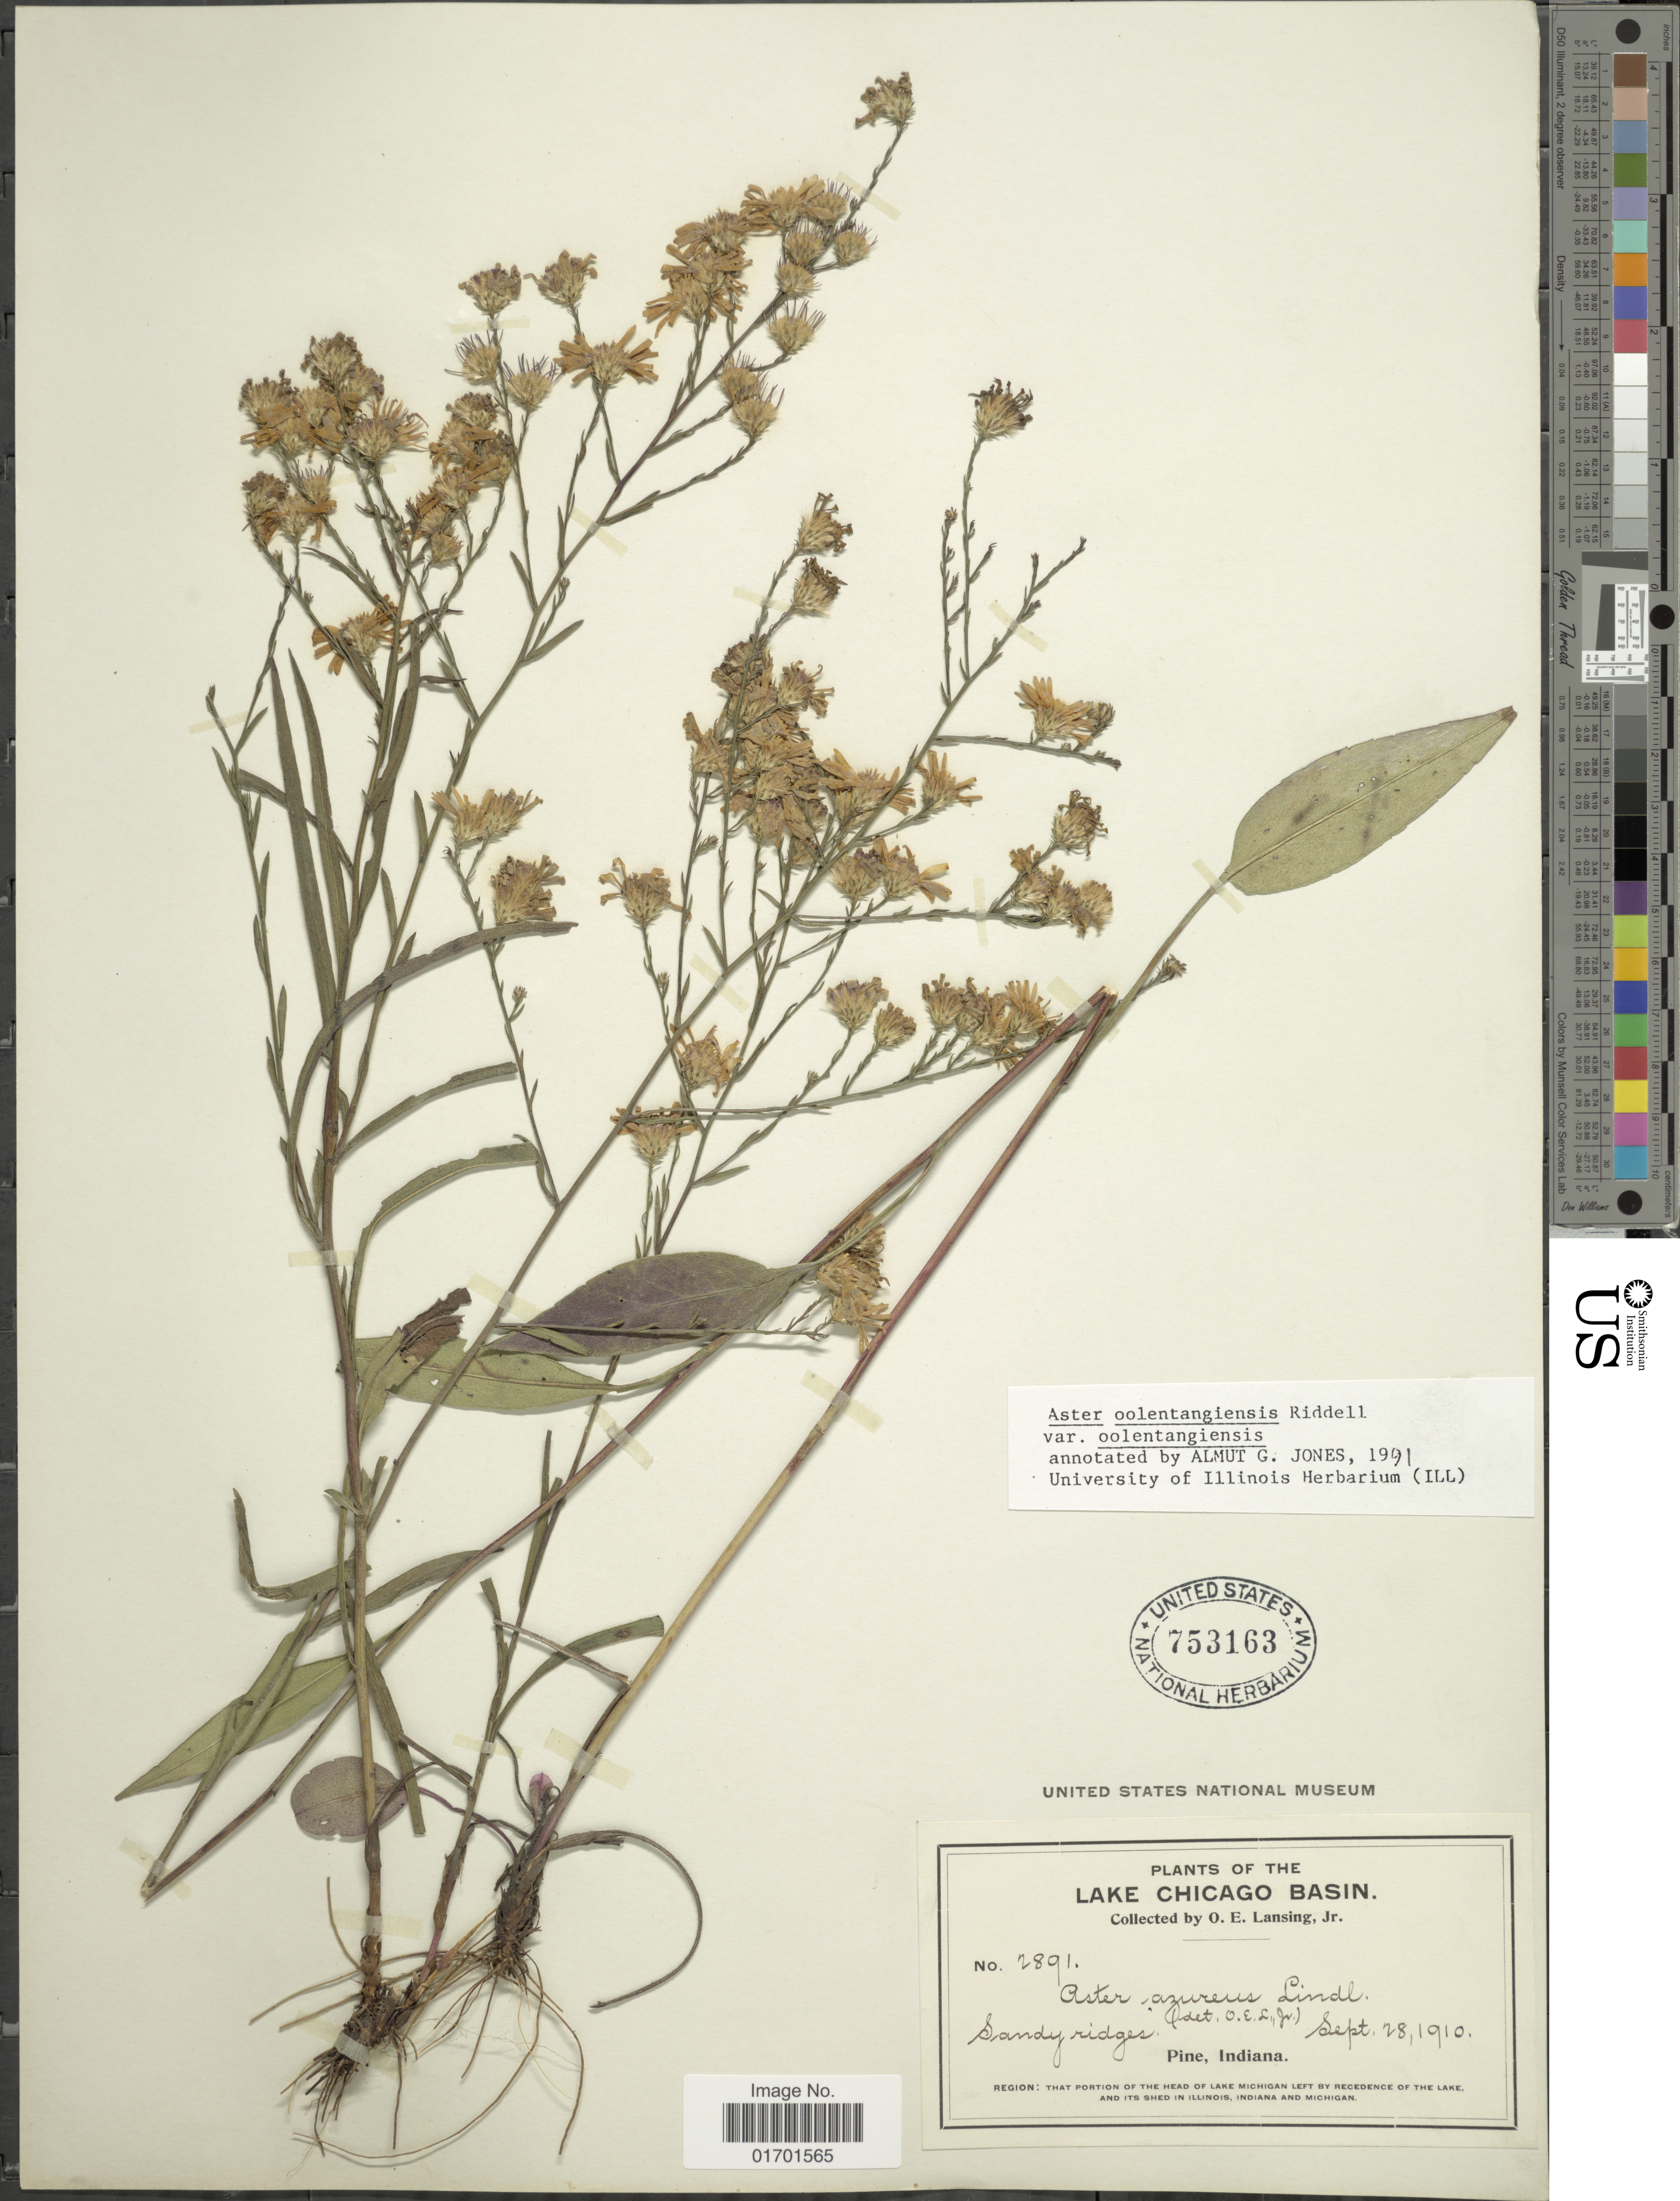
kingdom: Plantae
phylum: Tracheophyta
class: Magnoliopsida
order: Asterales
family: Asteraceae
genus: Symphyotrichum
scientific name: Symphyotrichum oolentangiense var. oolentangiense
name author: G.L. Nesom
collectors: O. E. Lansing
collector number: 2891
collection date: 1910-09-28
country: United States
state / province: Indiana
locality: Lake Chicago Basin, Pine,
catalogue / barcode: US 753163